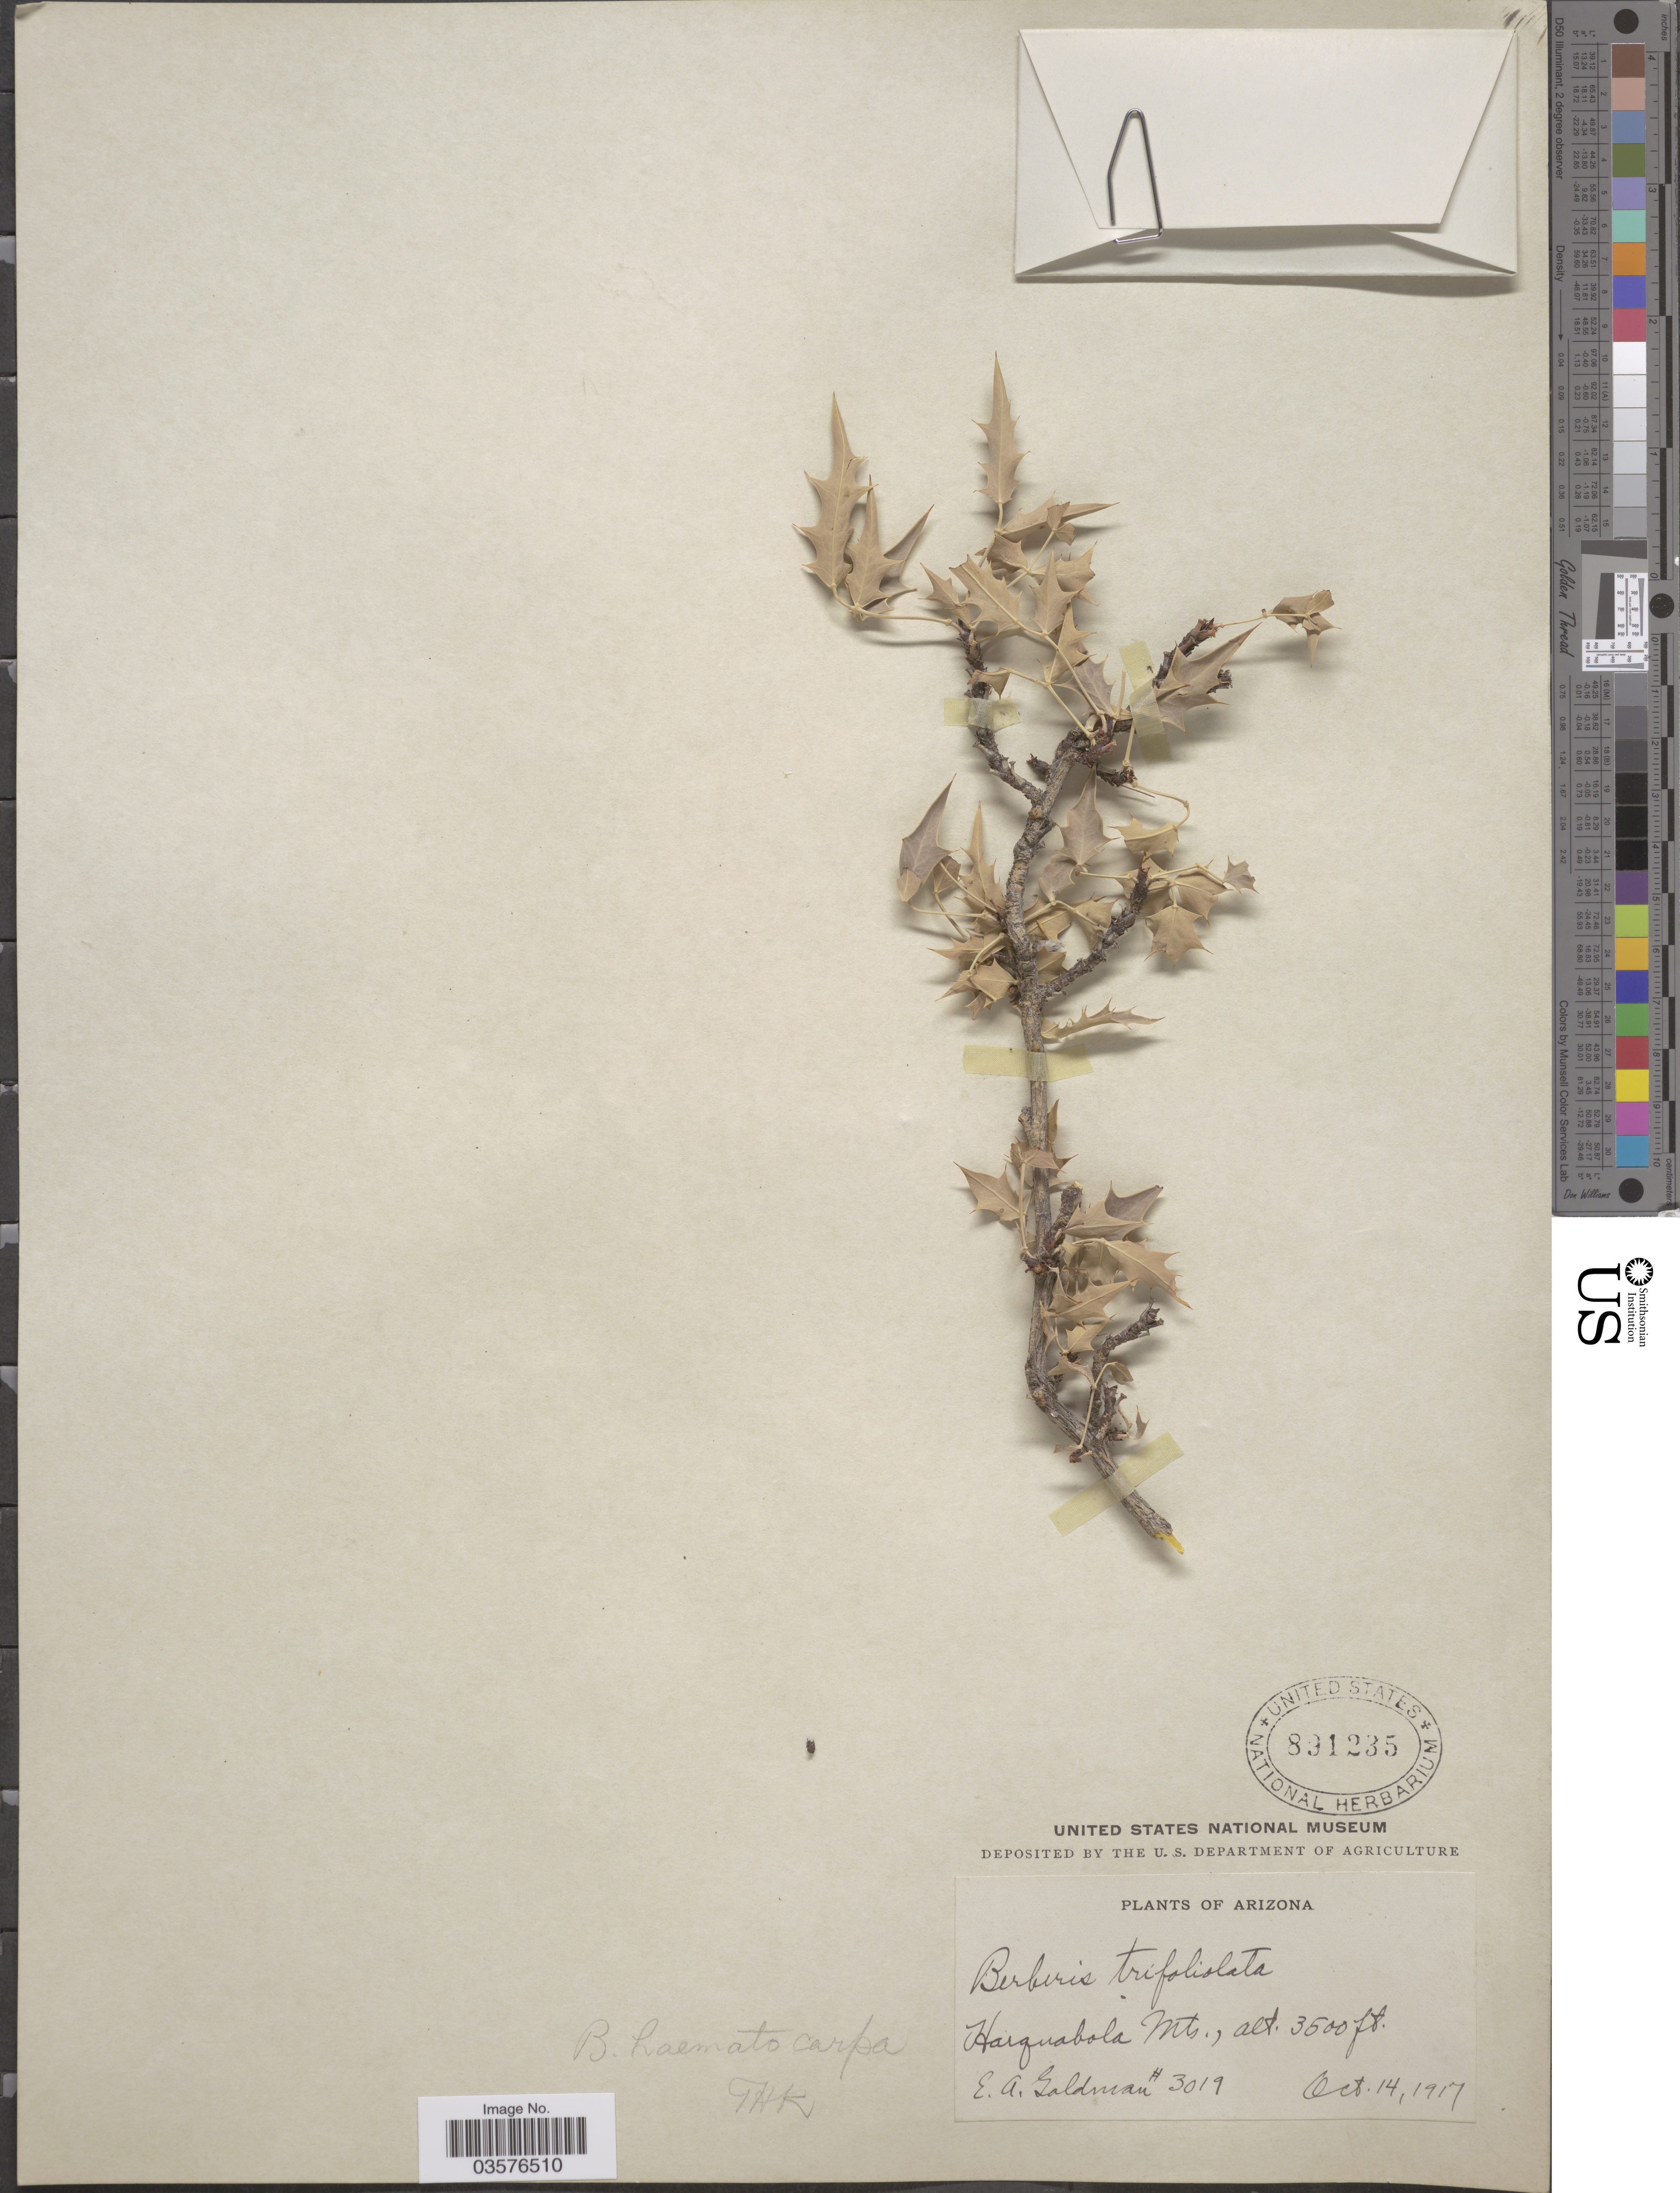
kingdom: Plantae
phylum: Tracheophyta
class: Magnoliopsida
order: Ranunculales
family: Berberidaceae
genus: Mahonia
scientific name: Mahonia haematocarpa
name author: (Wooton) Fedde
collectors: E. A. Goldman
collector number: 3019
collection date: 1917-10-14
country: United States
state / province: Arizona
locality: Harquahala Mts.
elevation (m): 1067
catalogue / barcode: US 891235